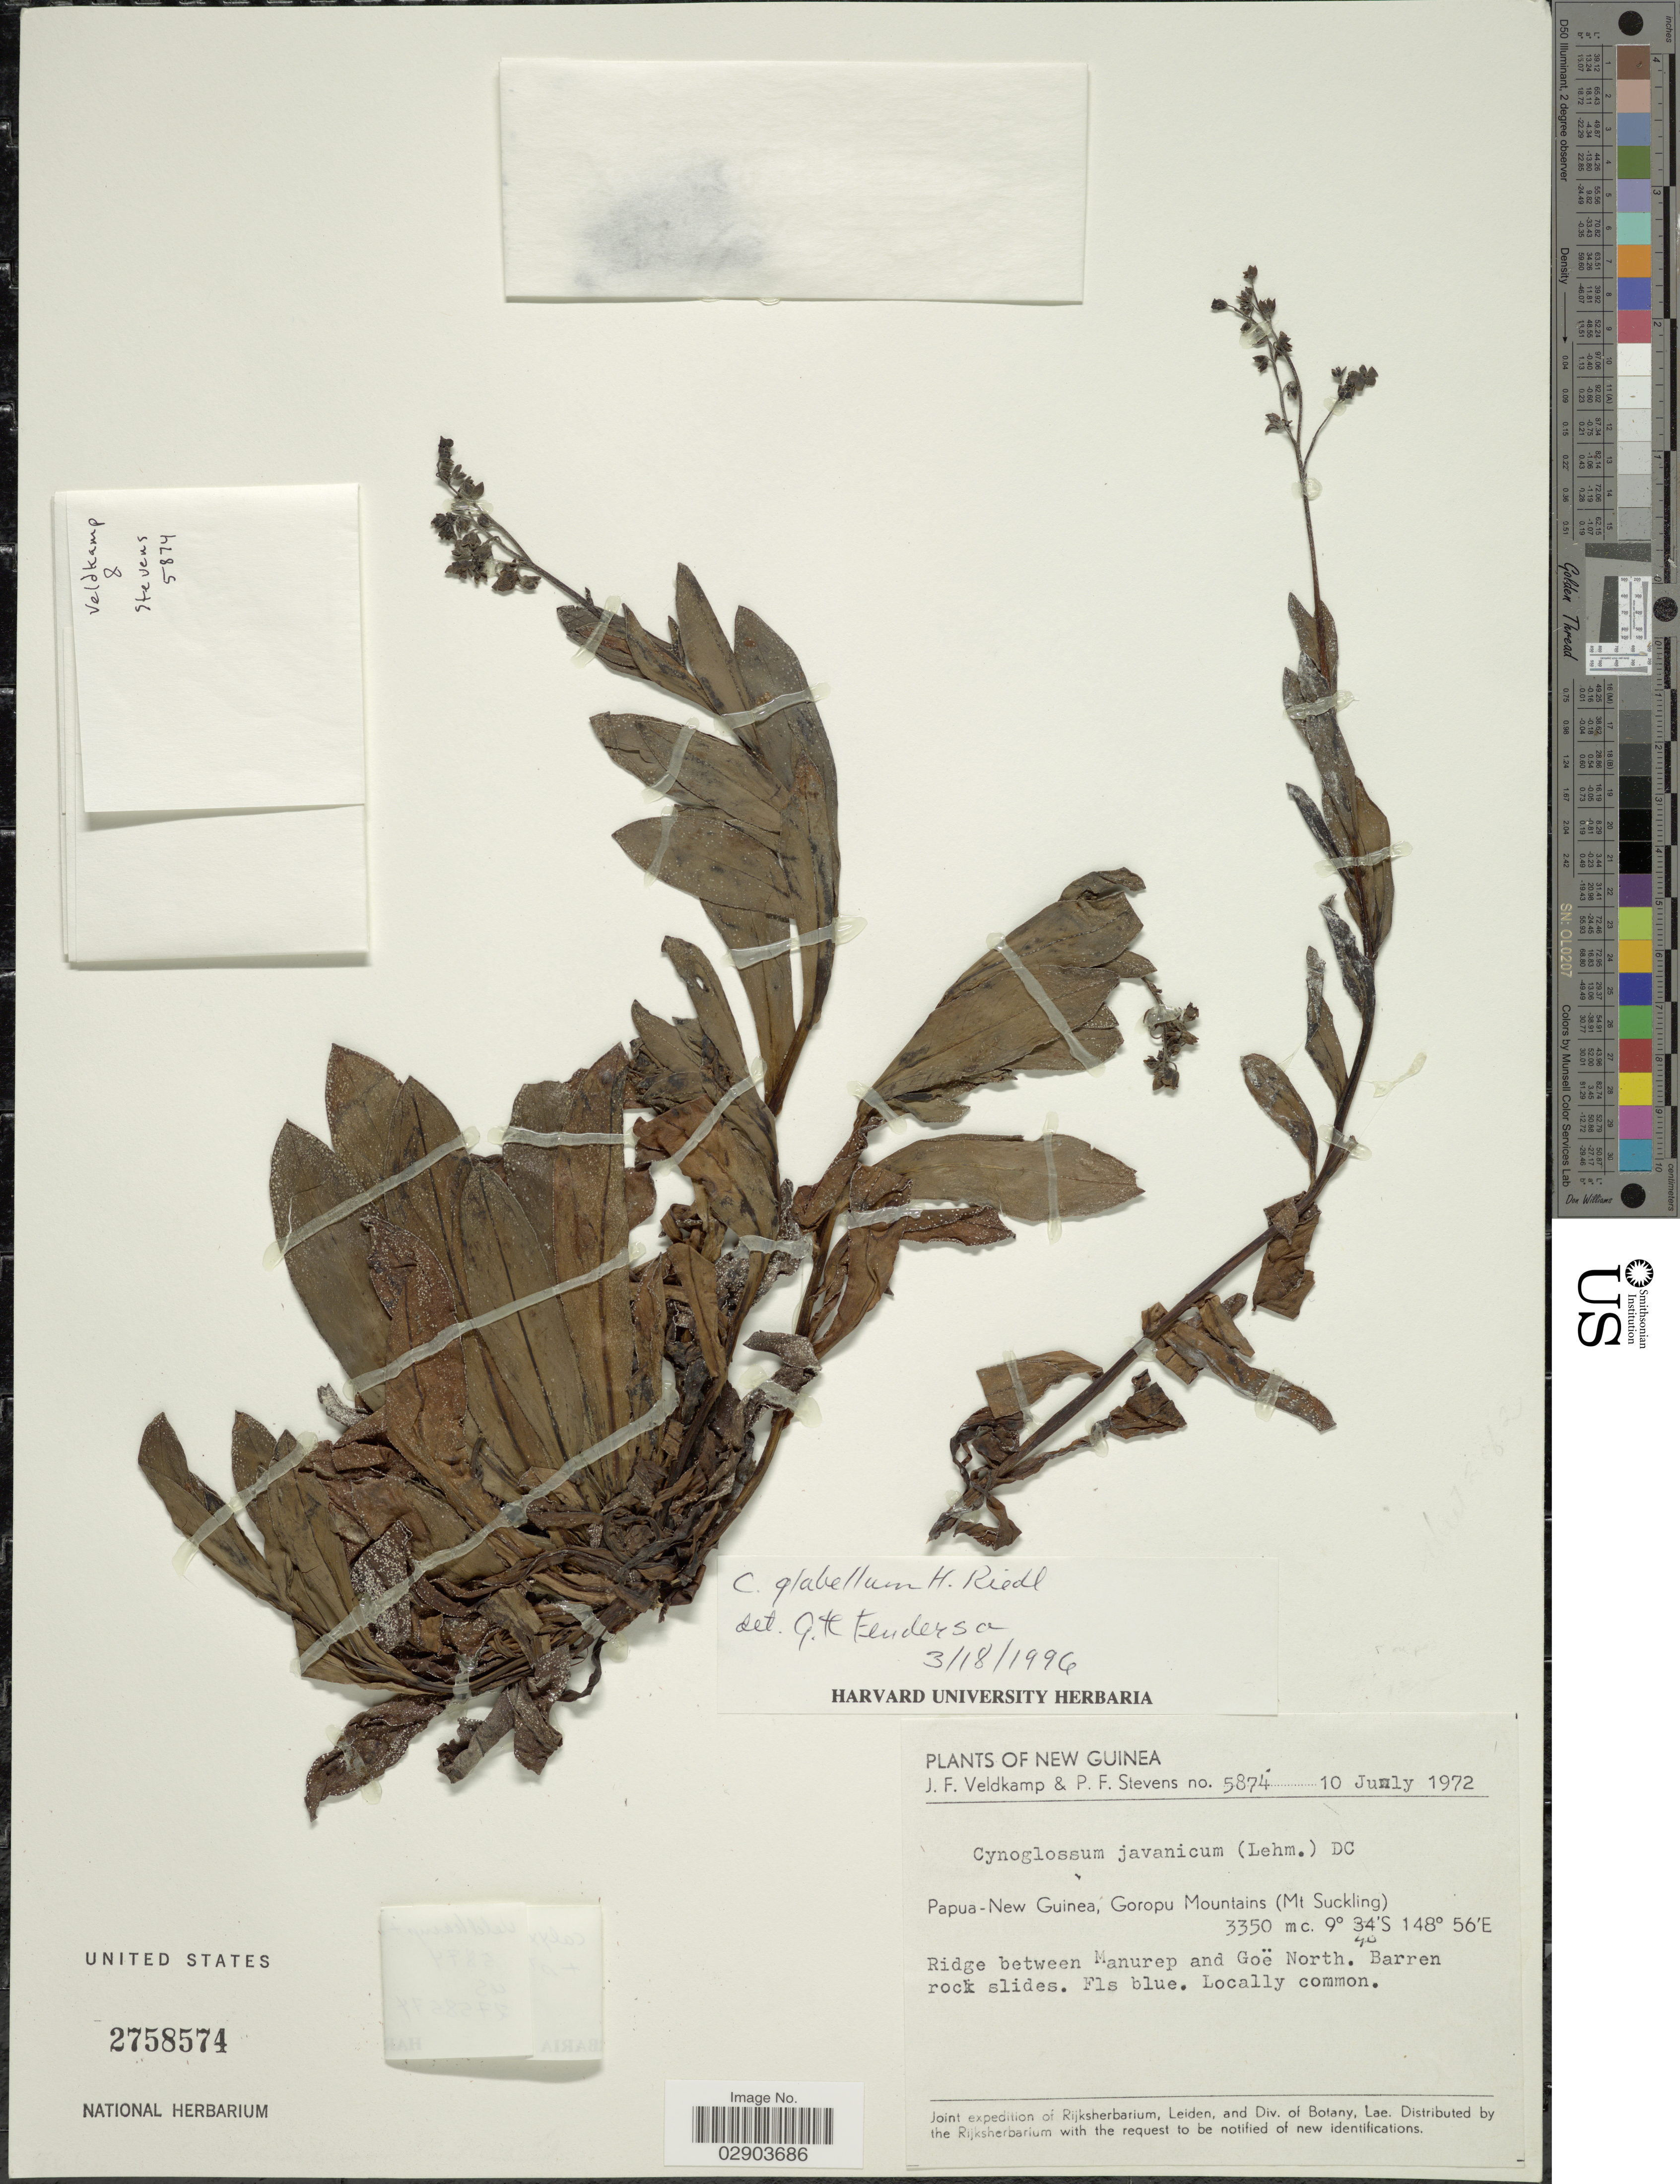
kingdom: Plantae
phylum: Tracheophyta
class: Magnoliopsida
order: Boraginales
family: Boraginaceae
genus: Cynoglossum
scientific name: Cynoglossum glabellum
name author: Riedl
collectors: J. F. Veldkamp & P. F. Stevens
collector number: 5874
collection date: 1972-07-10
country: Papua New Guinea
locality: New Guinea, Papua - New Guinea, Goropu Mountains (Mt. Suckling), Ridge between Manurep and Goë North.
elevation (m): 3350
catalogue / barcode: US 2758574